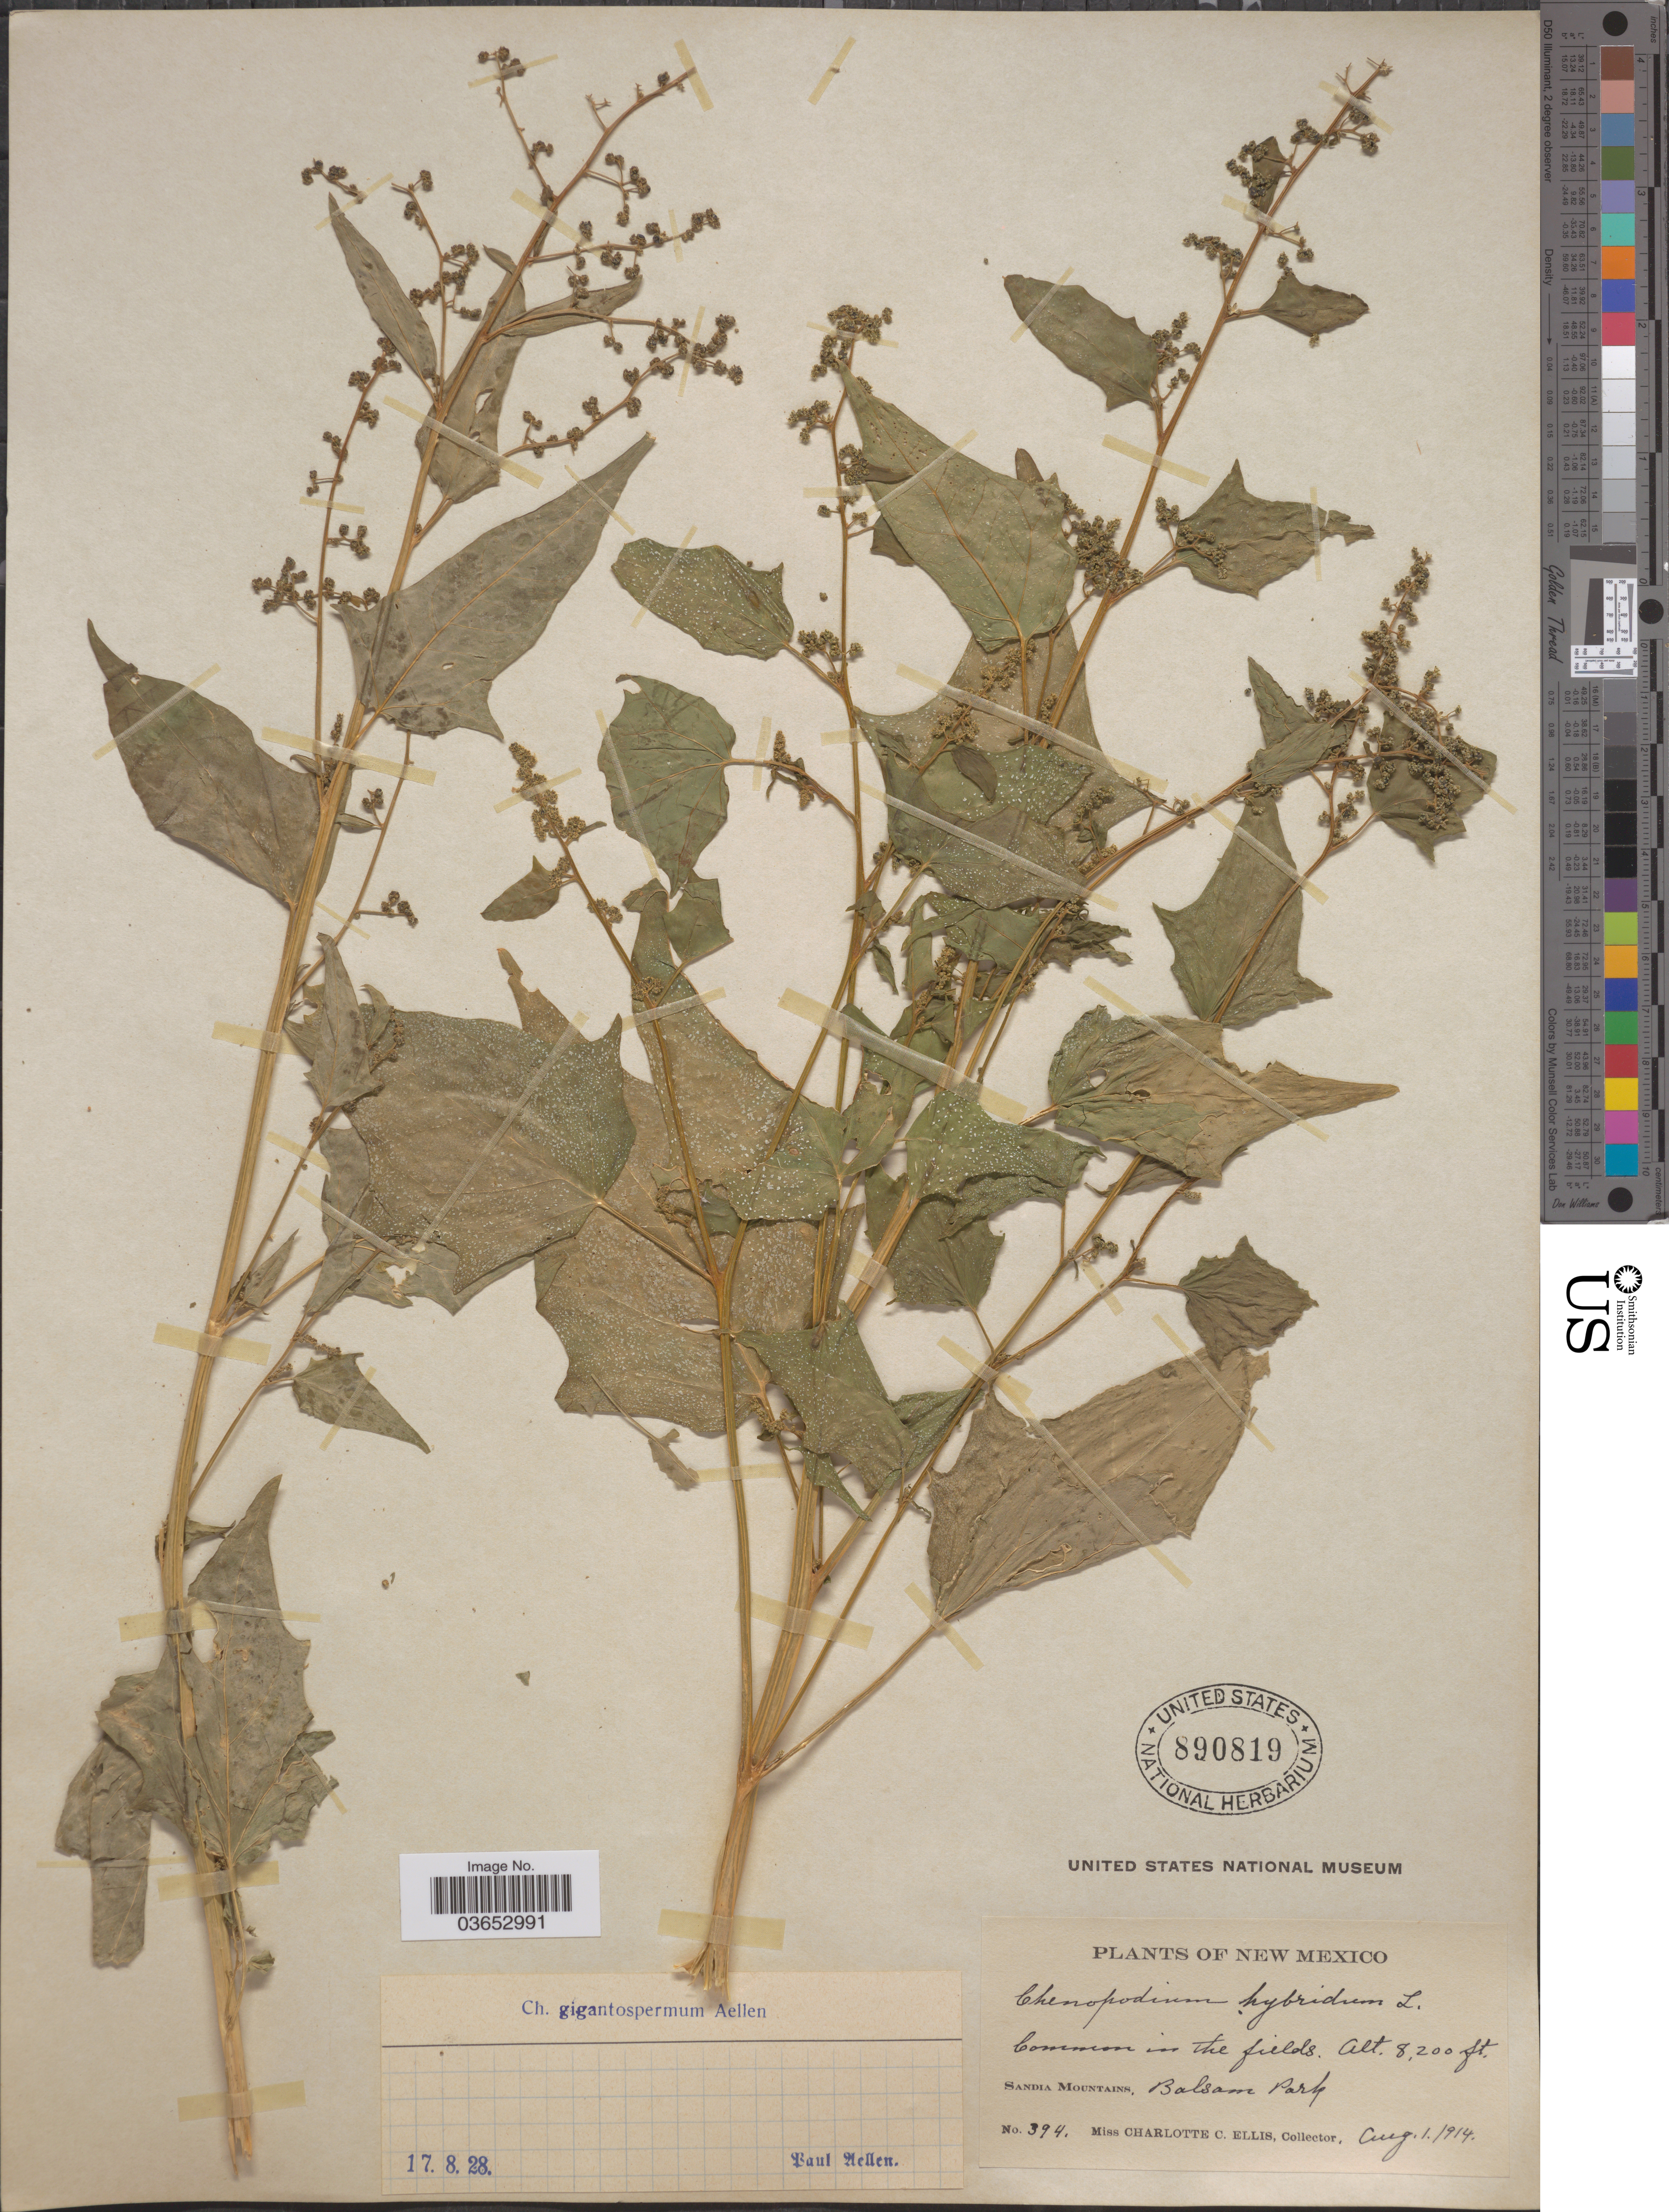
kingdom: Plantae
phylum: Tracheophyta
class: Magnoliopsida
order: Caryophyllales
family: Amaranthaceae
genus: Chenopodium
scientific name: Chenopodium gigantospermum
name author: Aellen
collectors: C. C. Ellis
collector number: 394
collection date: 1914-08-01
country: United States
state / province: New Mexico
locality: Sandia Mountains, Balsam Park.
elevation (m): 2499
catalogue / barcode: US 890819